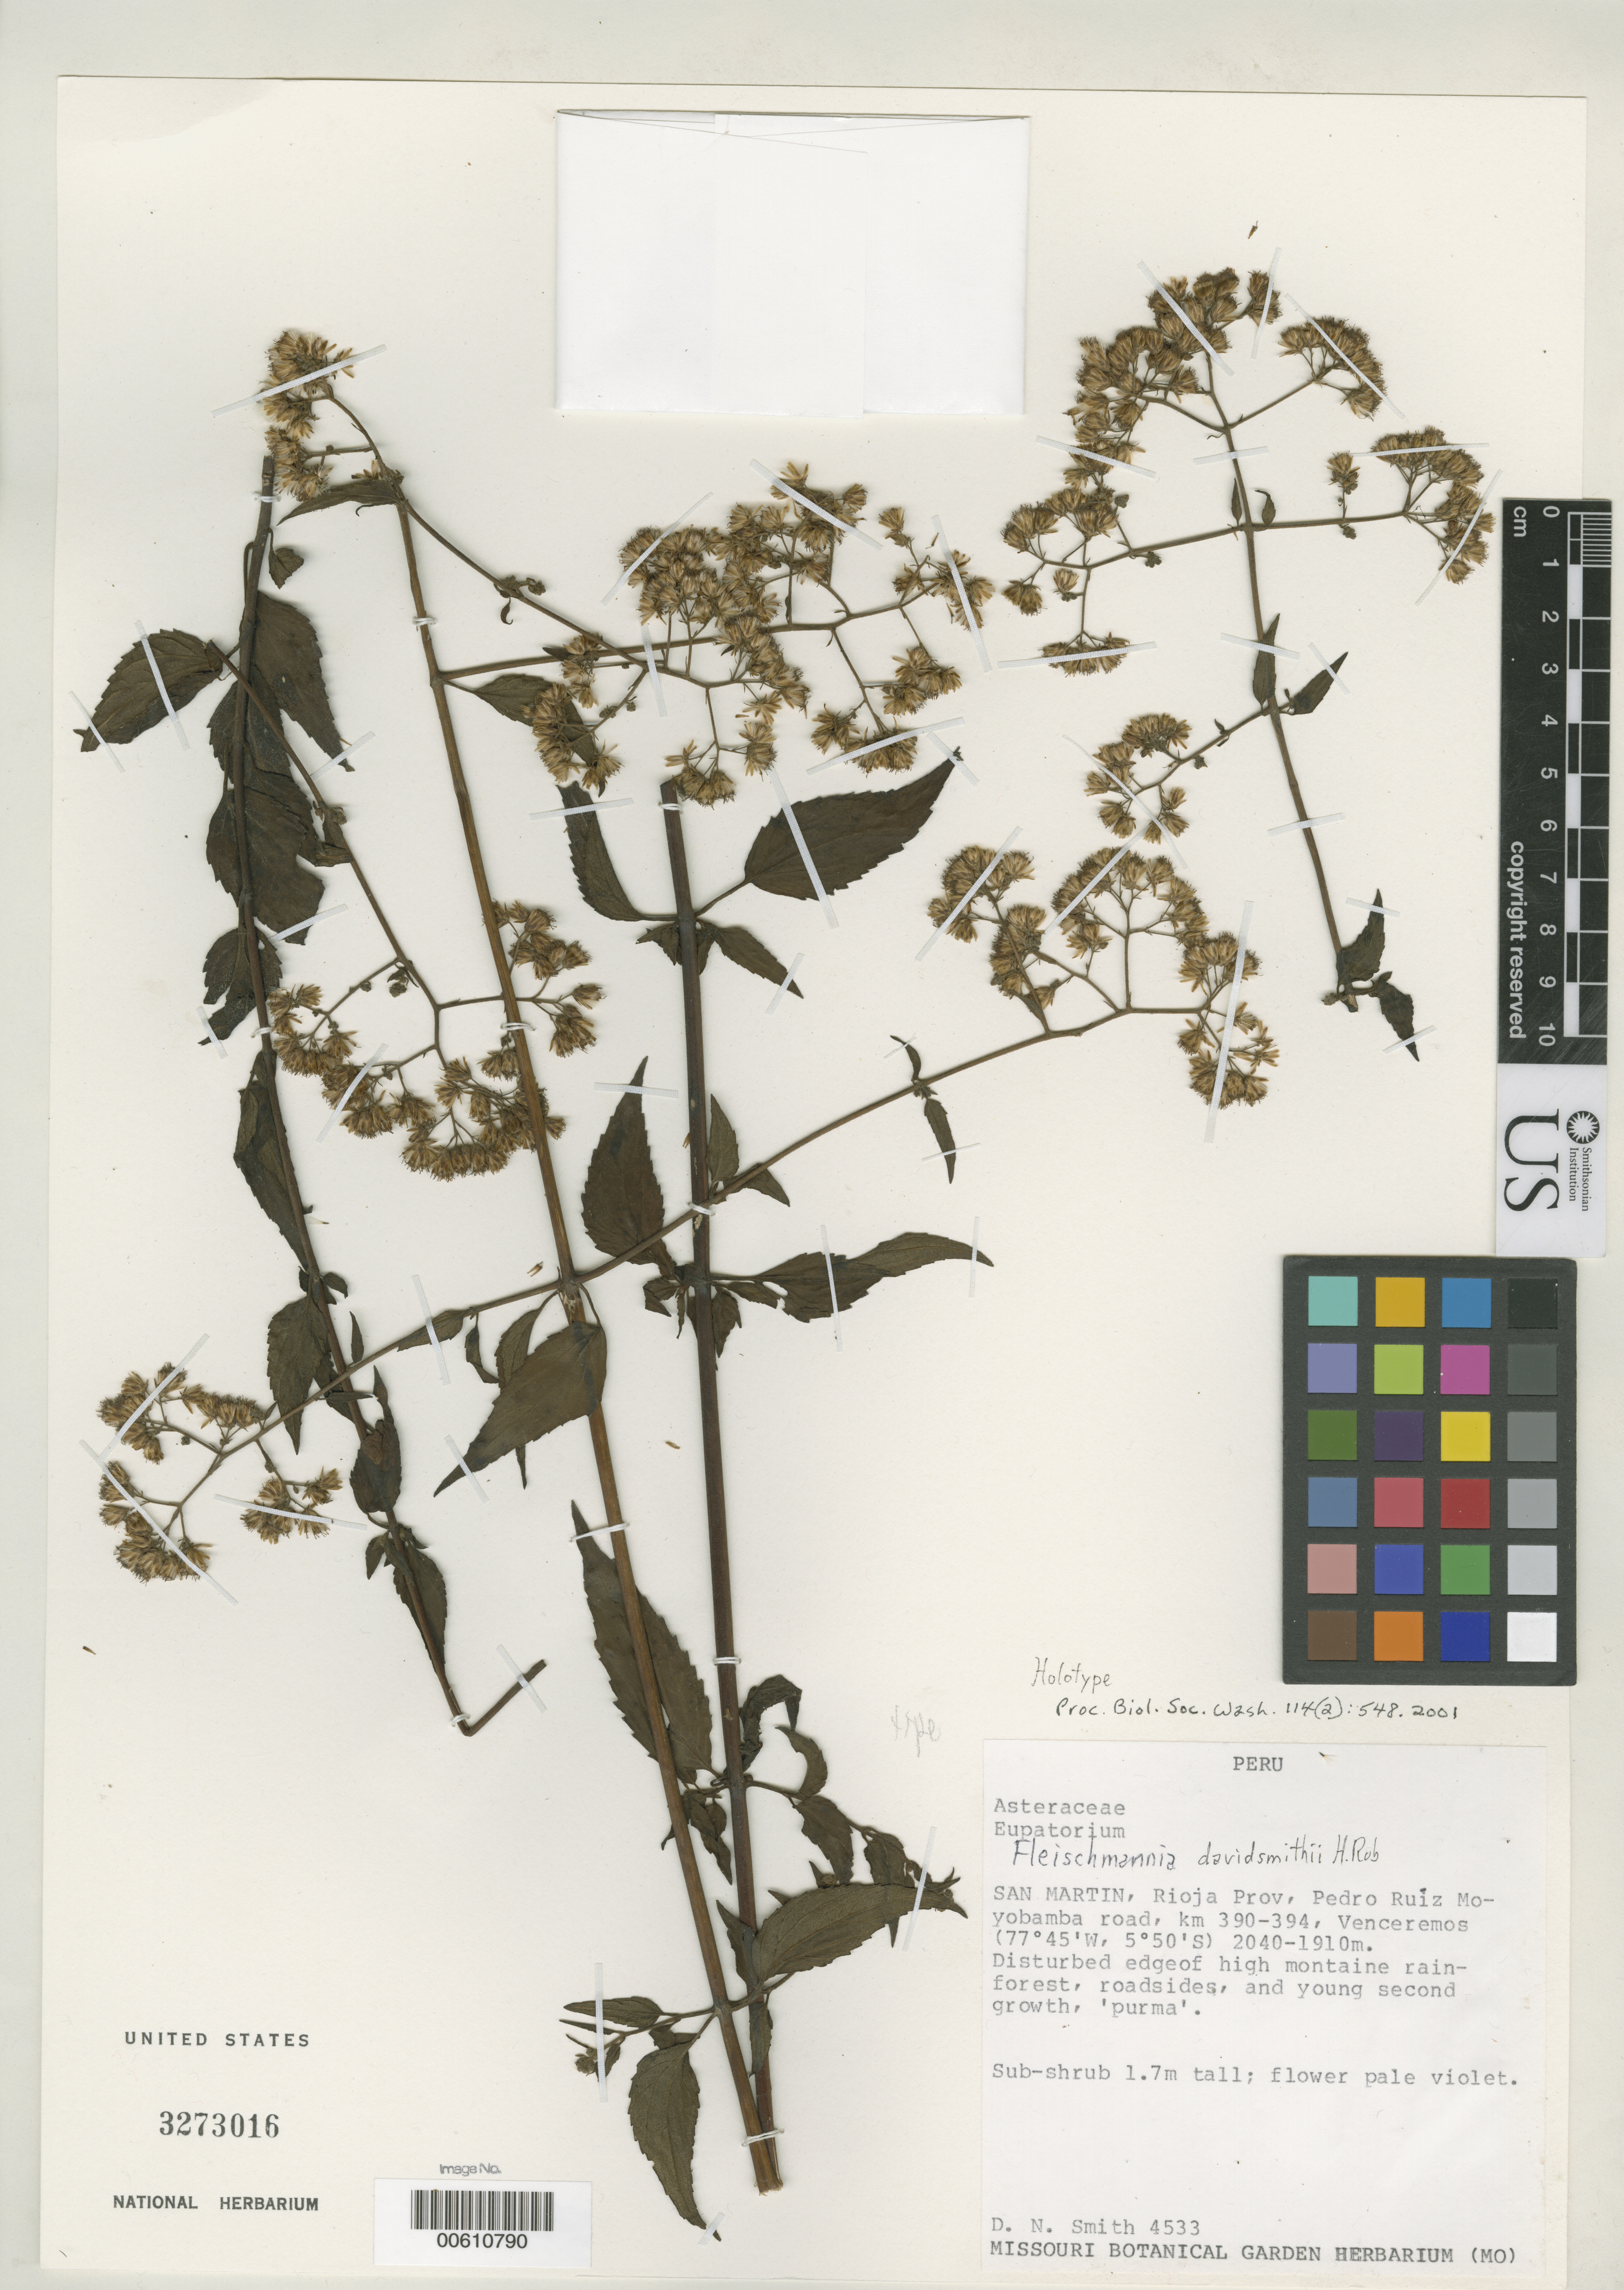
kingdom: Plantae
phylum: Tracheophyta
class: Magnoliopsida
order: Asterales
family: Asteraceae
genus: Fleischmannia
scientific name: Fleischmannia davidsmithii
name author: H. Rob.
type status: Holotype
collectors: D. Smith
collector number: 4533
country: Peru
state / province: San Martín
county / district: Rioja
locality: Pedro Ruiz Moyobamba Road, Venceremos.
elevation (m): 2040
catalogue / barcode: US 3273016